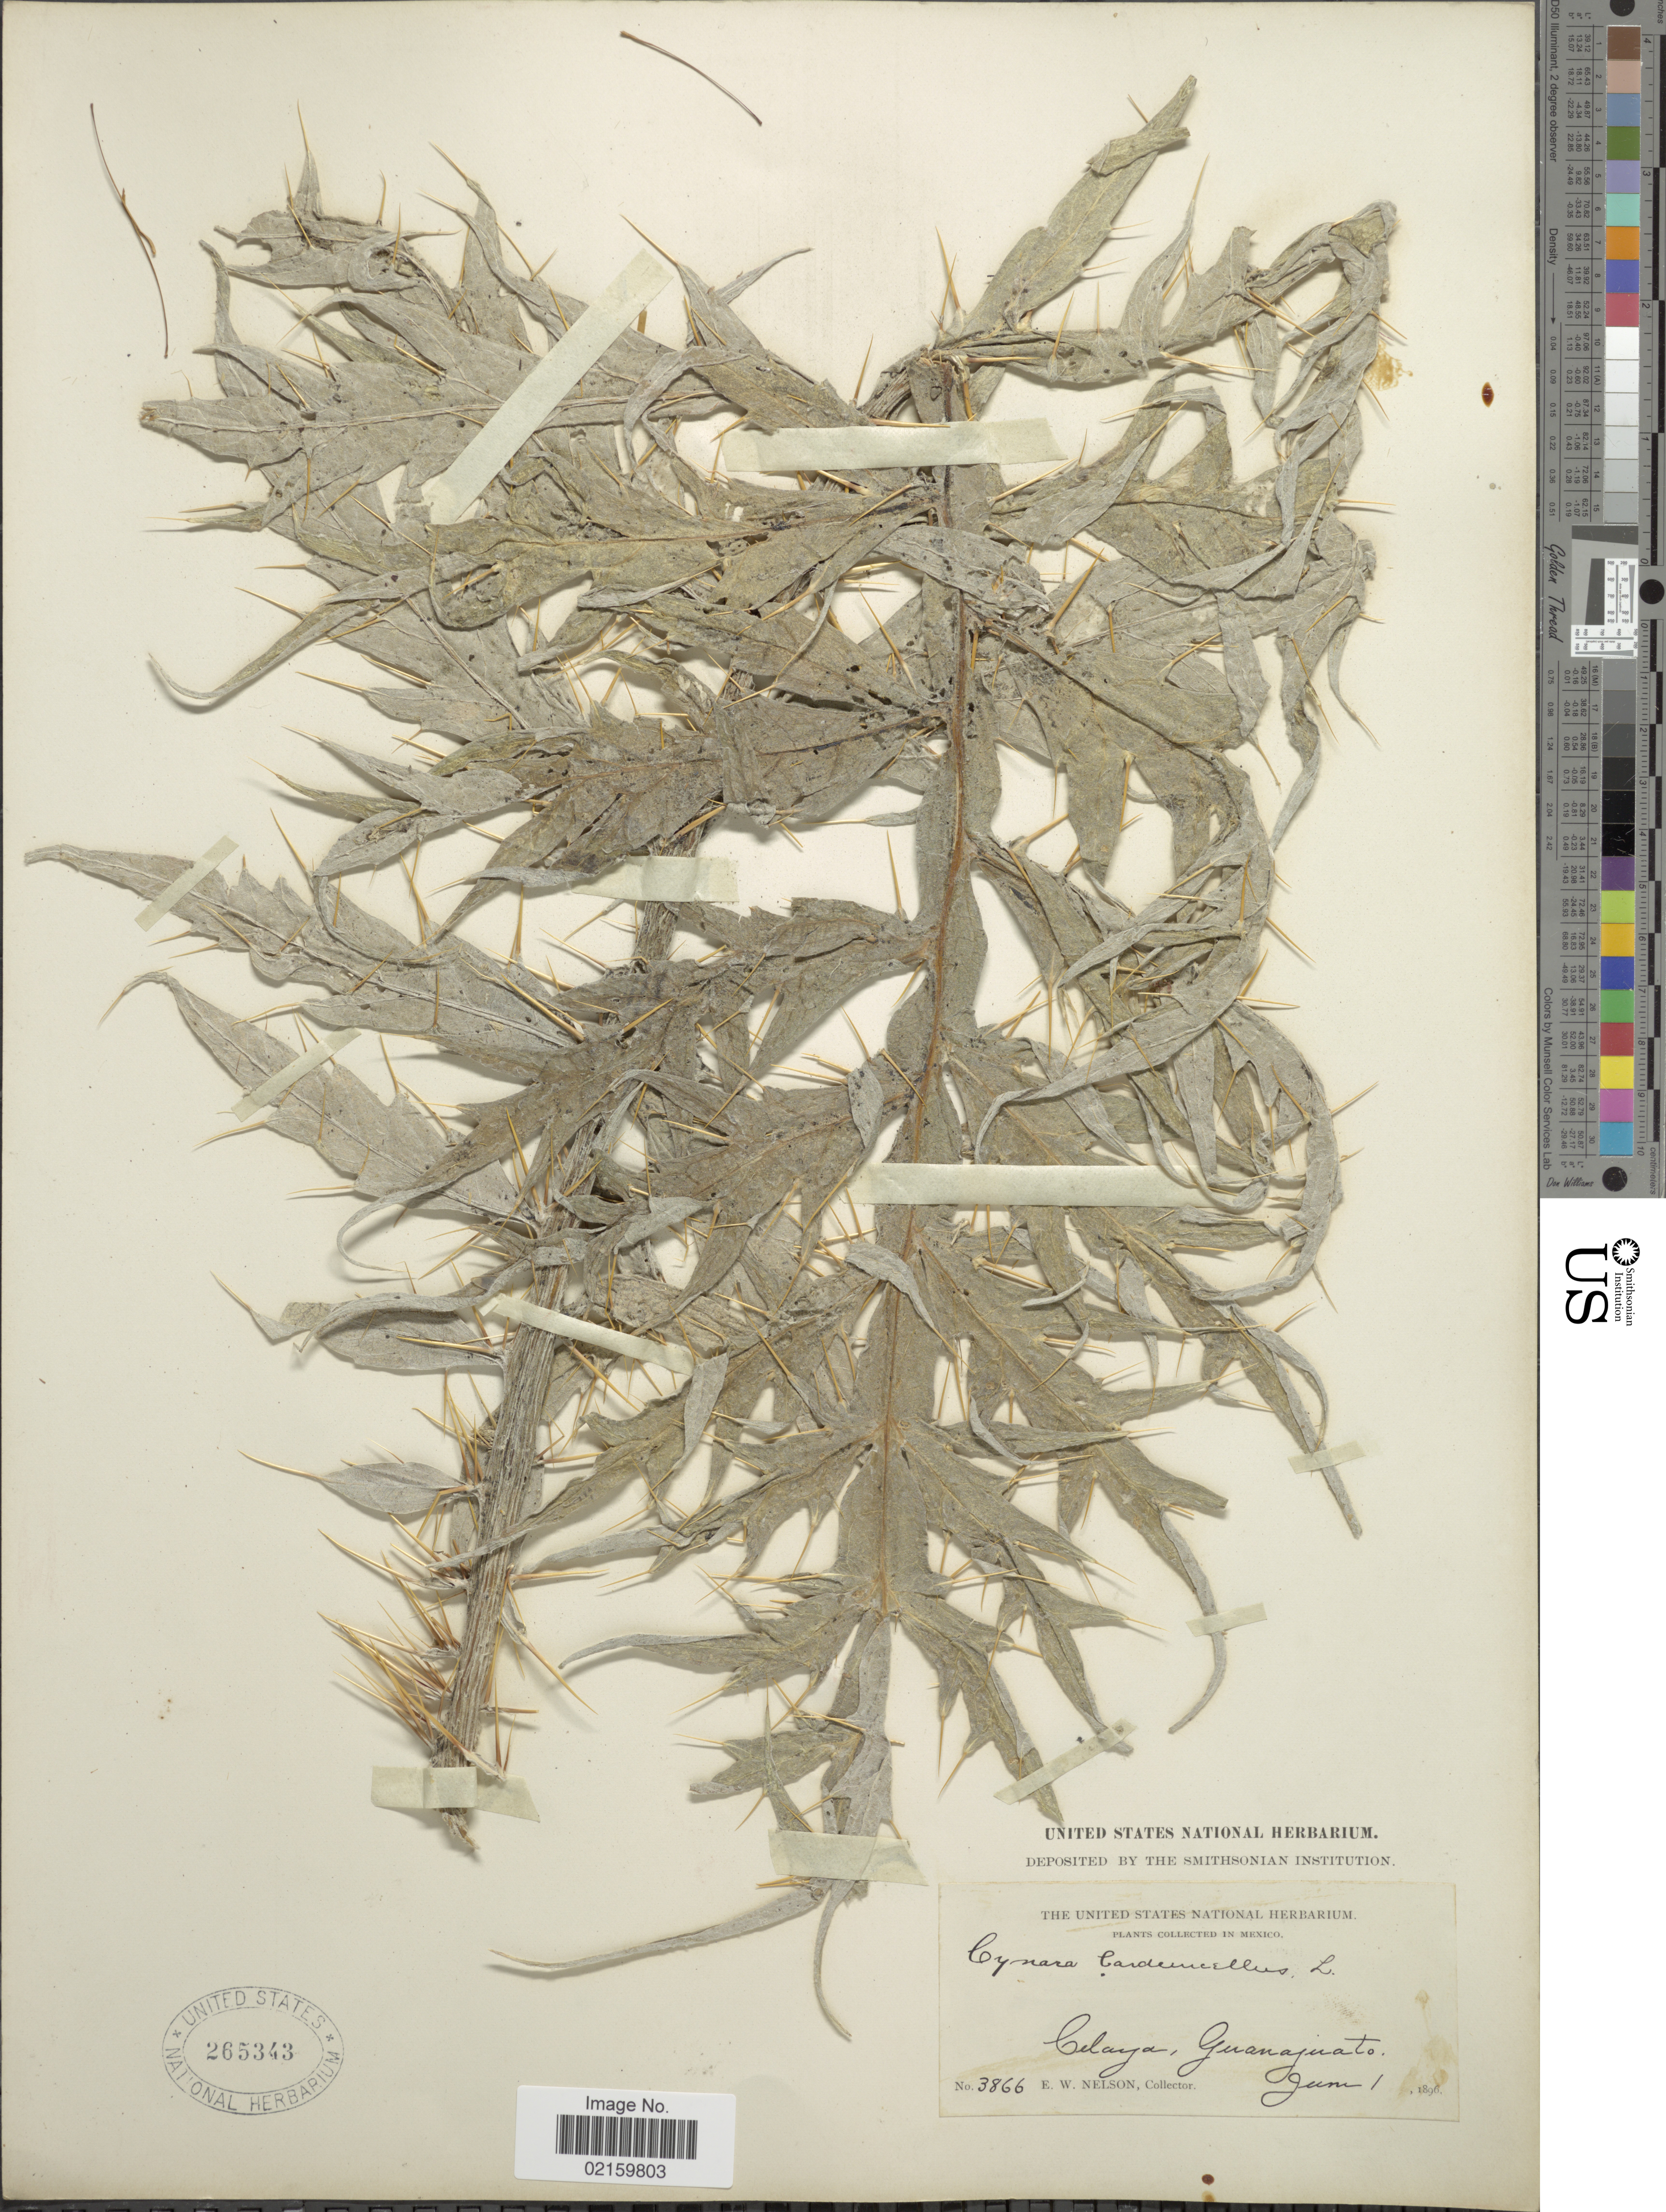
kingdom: Plantae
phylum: Tracheophyta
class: Magnoliopsida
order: Asterales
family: Asteraceae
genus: Cynara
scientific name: Cynara cardunculus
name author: L.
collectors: E. W. Nelson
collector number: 3866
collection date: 1896-06-01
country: Mexico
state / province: Guanajuato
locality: Cilaya, Guanajuato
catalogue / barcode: US 265343